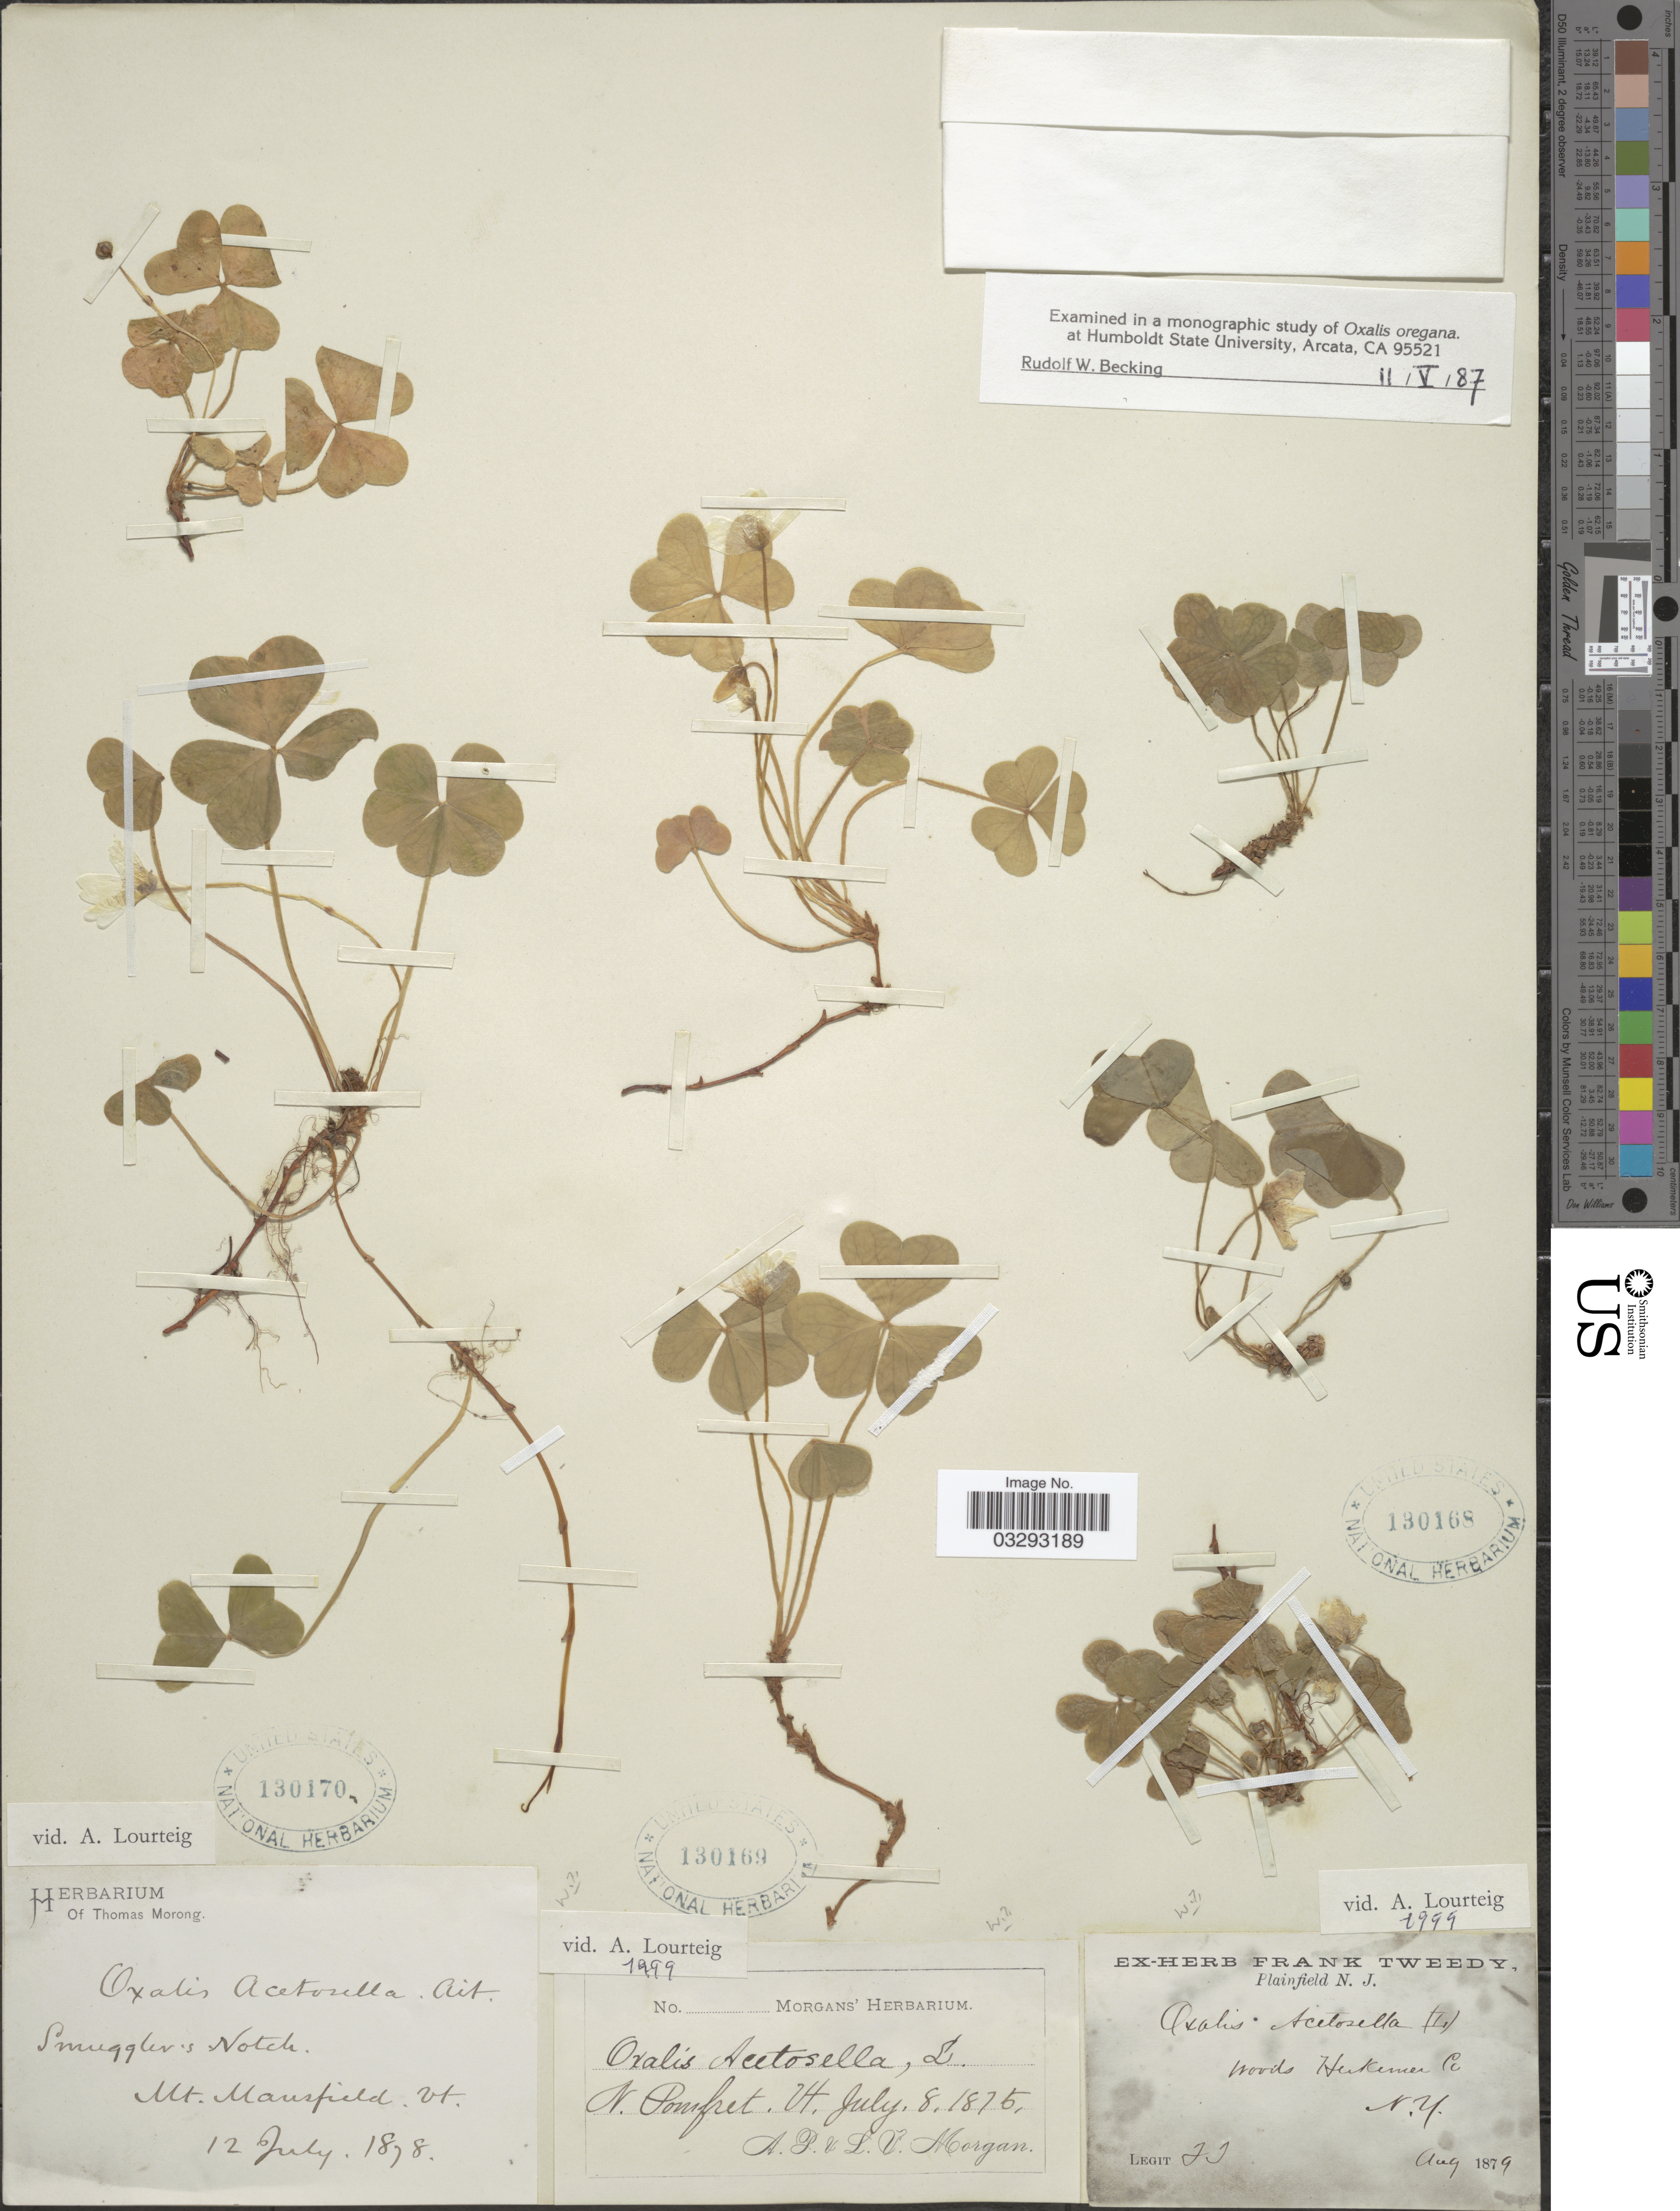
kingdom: Plantae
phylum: Tracheophyta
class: Magnoliopsida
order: Oxalidales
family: Oxalidaceae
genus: Oxalis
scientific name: Oxalis acetosella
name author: L.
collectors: F. Tweedy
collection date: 1879-08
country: United States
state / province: New York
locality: Woods Herkimer Co.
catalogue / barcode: US 130168